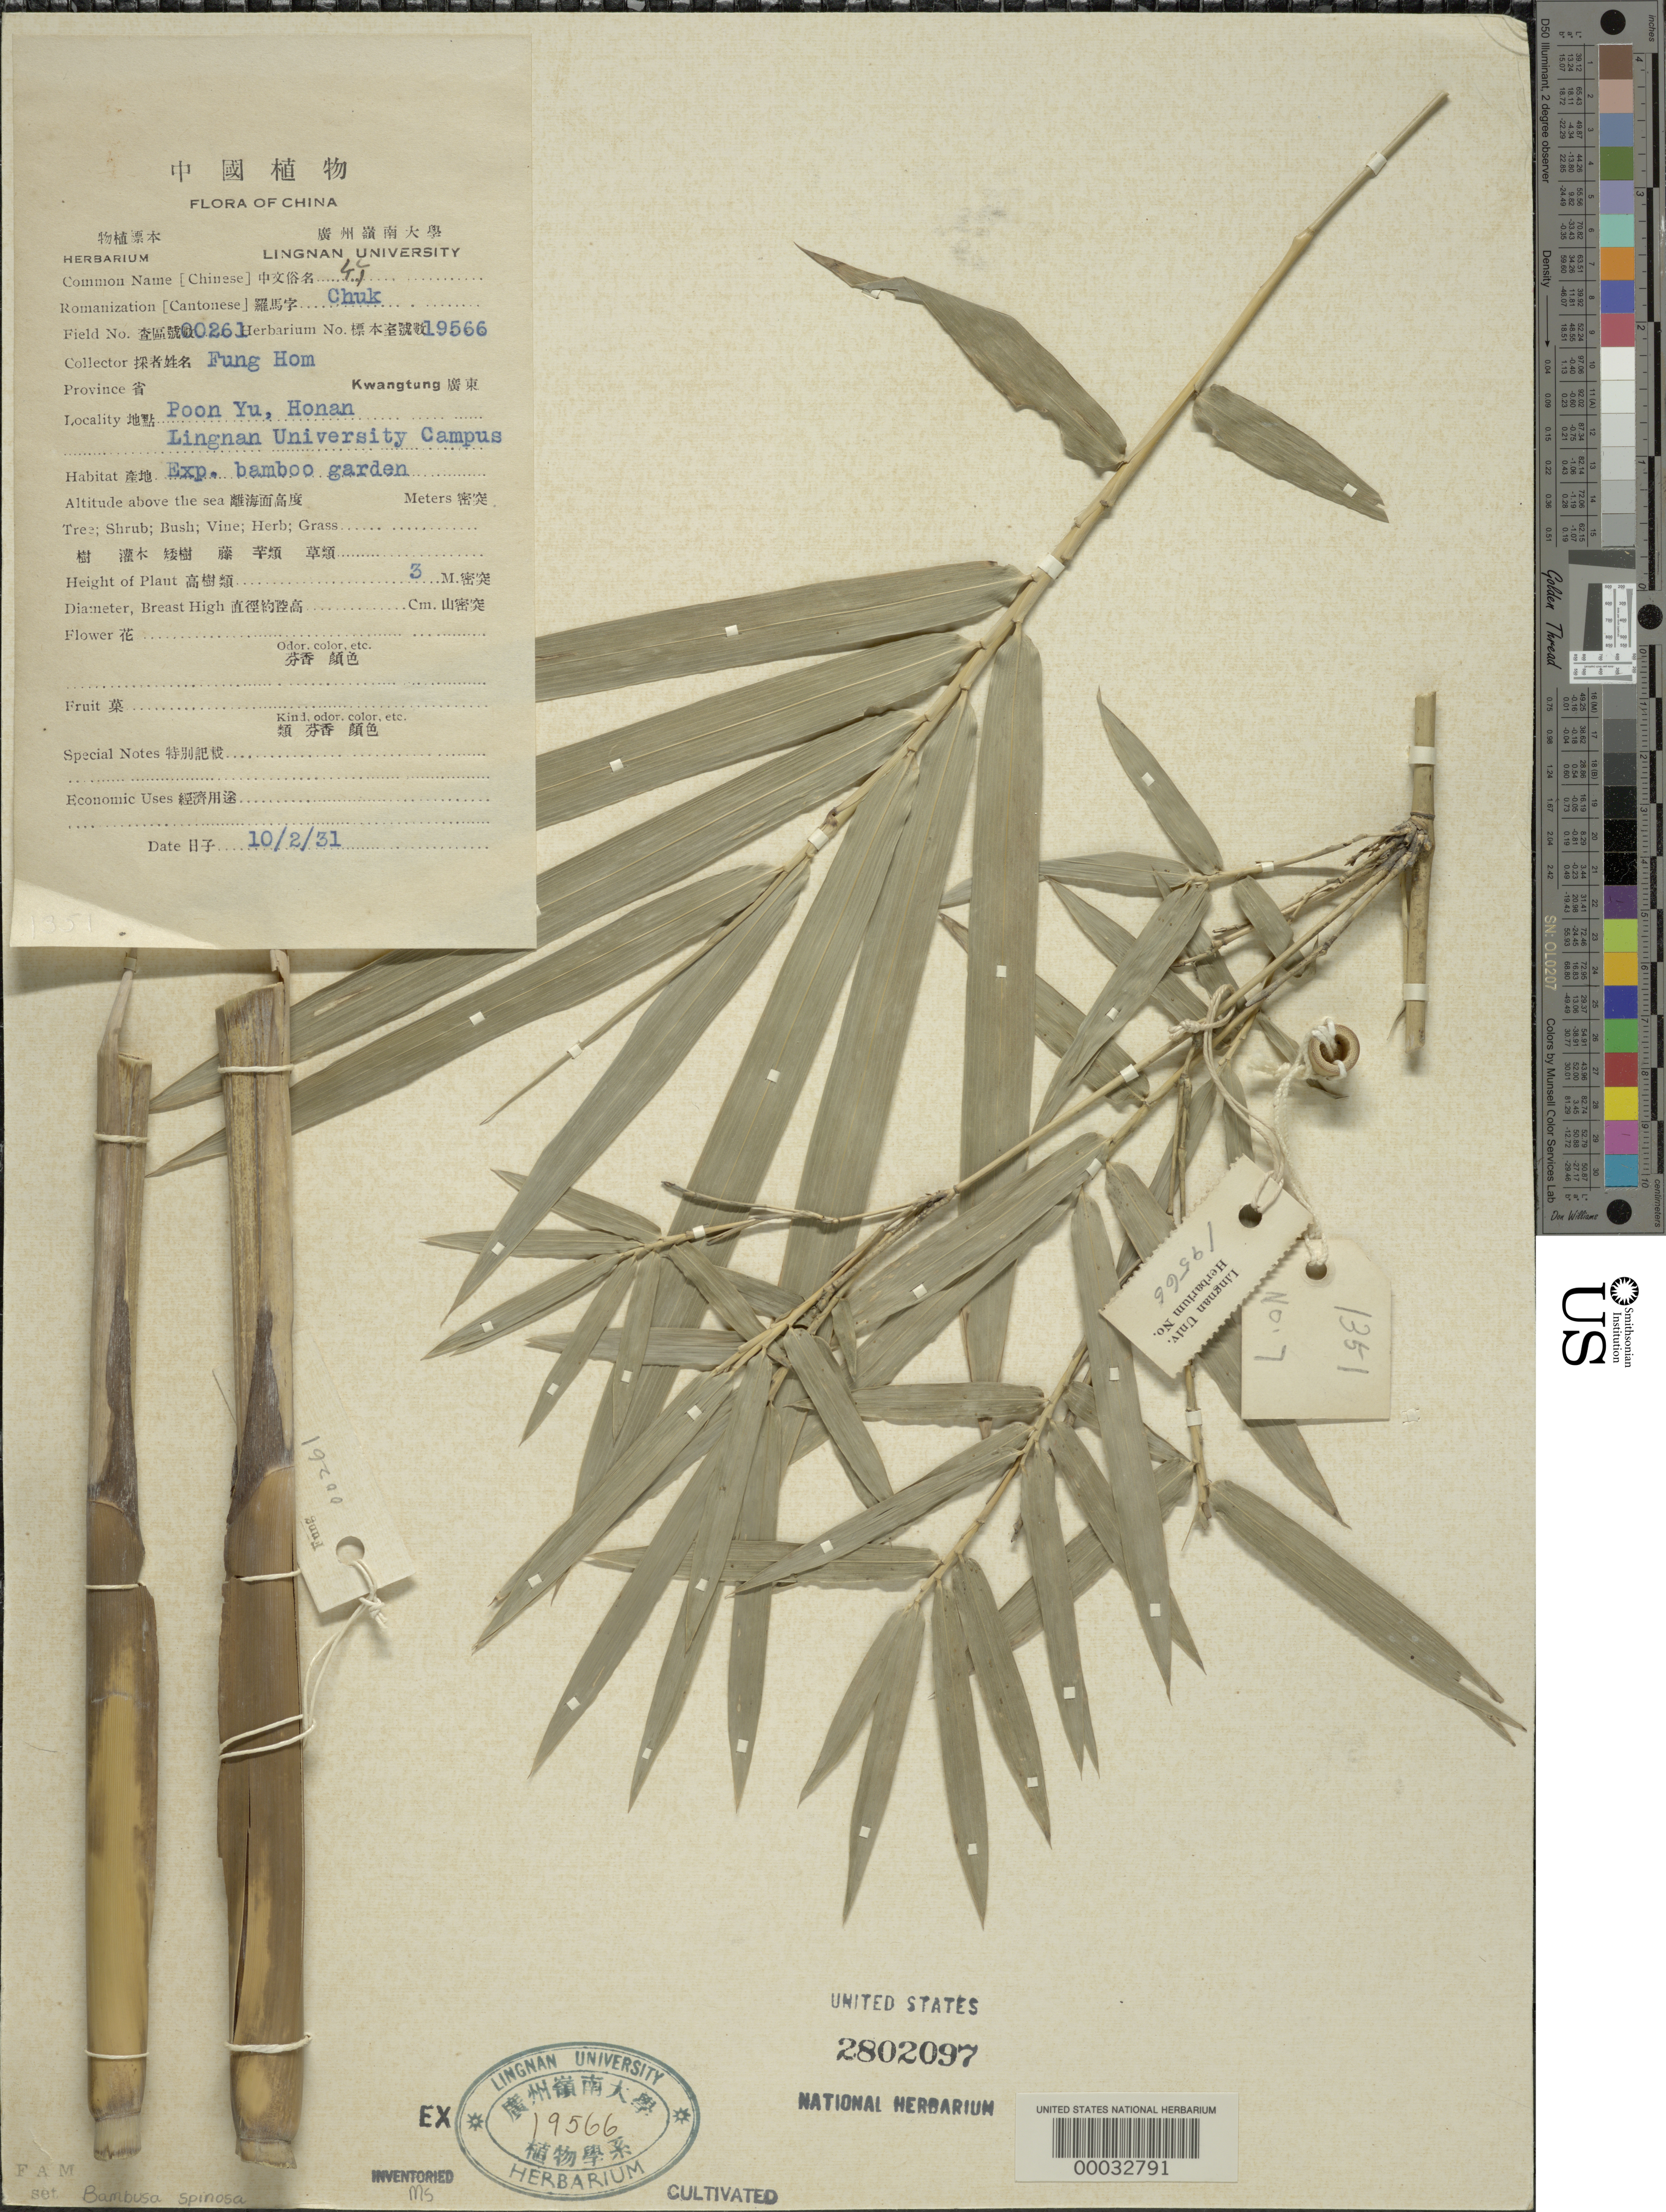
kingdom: Plantae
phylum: Tracheophyta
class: Liliopsida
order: Poales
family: Poaceae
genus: Bambusa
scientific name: Bambusa spinosa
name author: Roxb.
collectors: H. L. Fung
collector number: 261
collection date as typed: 02 Oct 1931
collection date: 1931-10-02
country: China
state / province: Guangdong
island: Honam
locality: Lingnan University Bamboo Garden-Poon Yu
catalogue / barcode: US 2802097